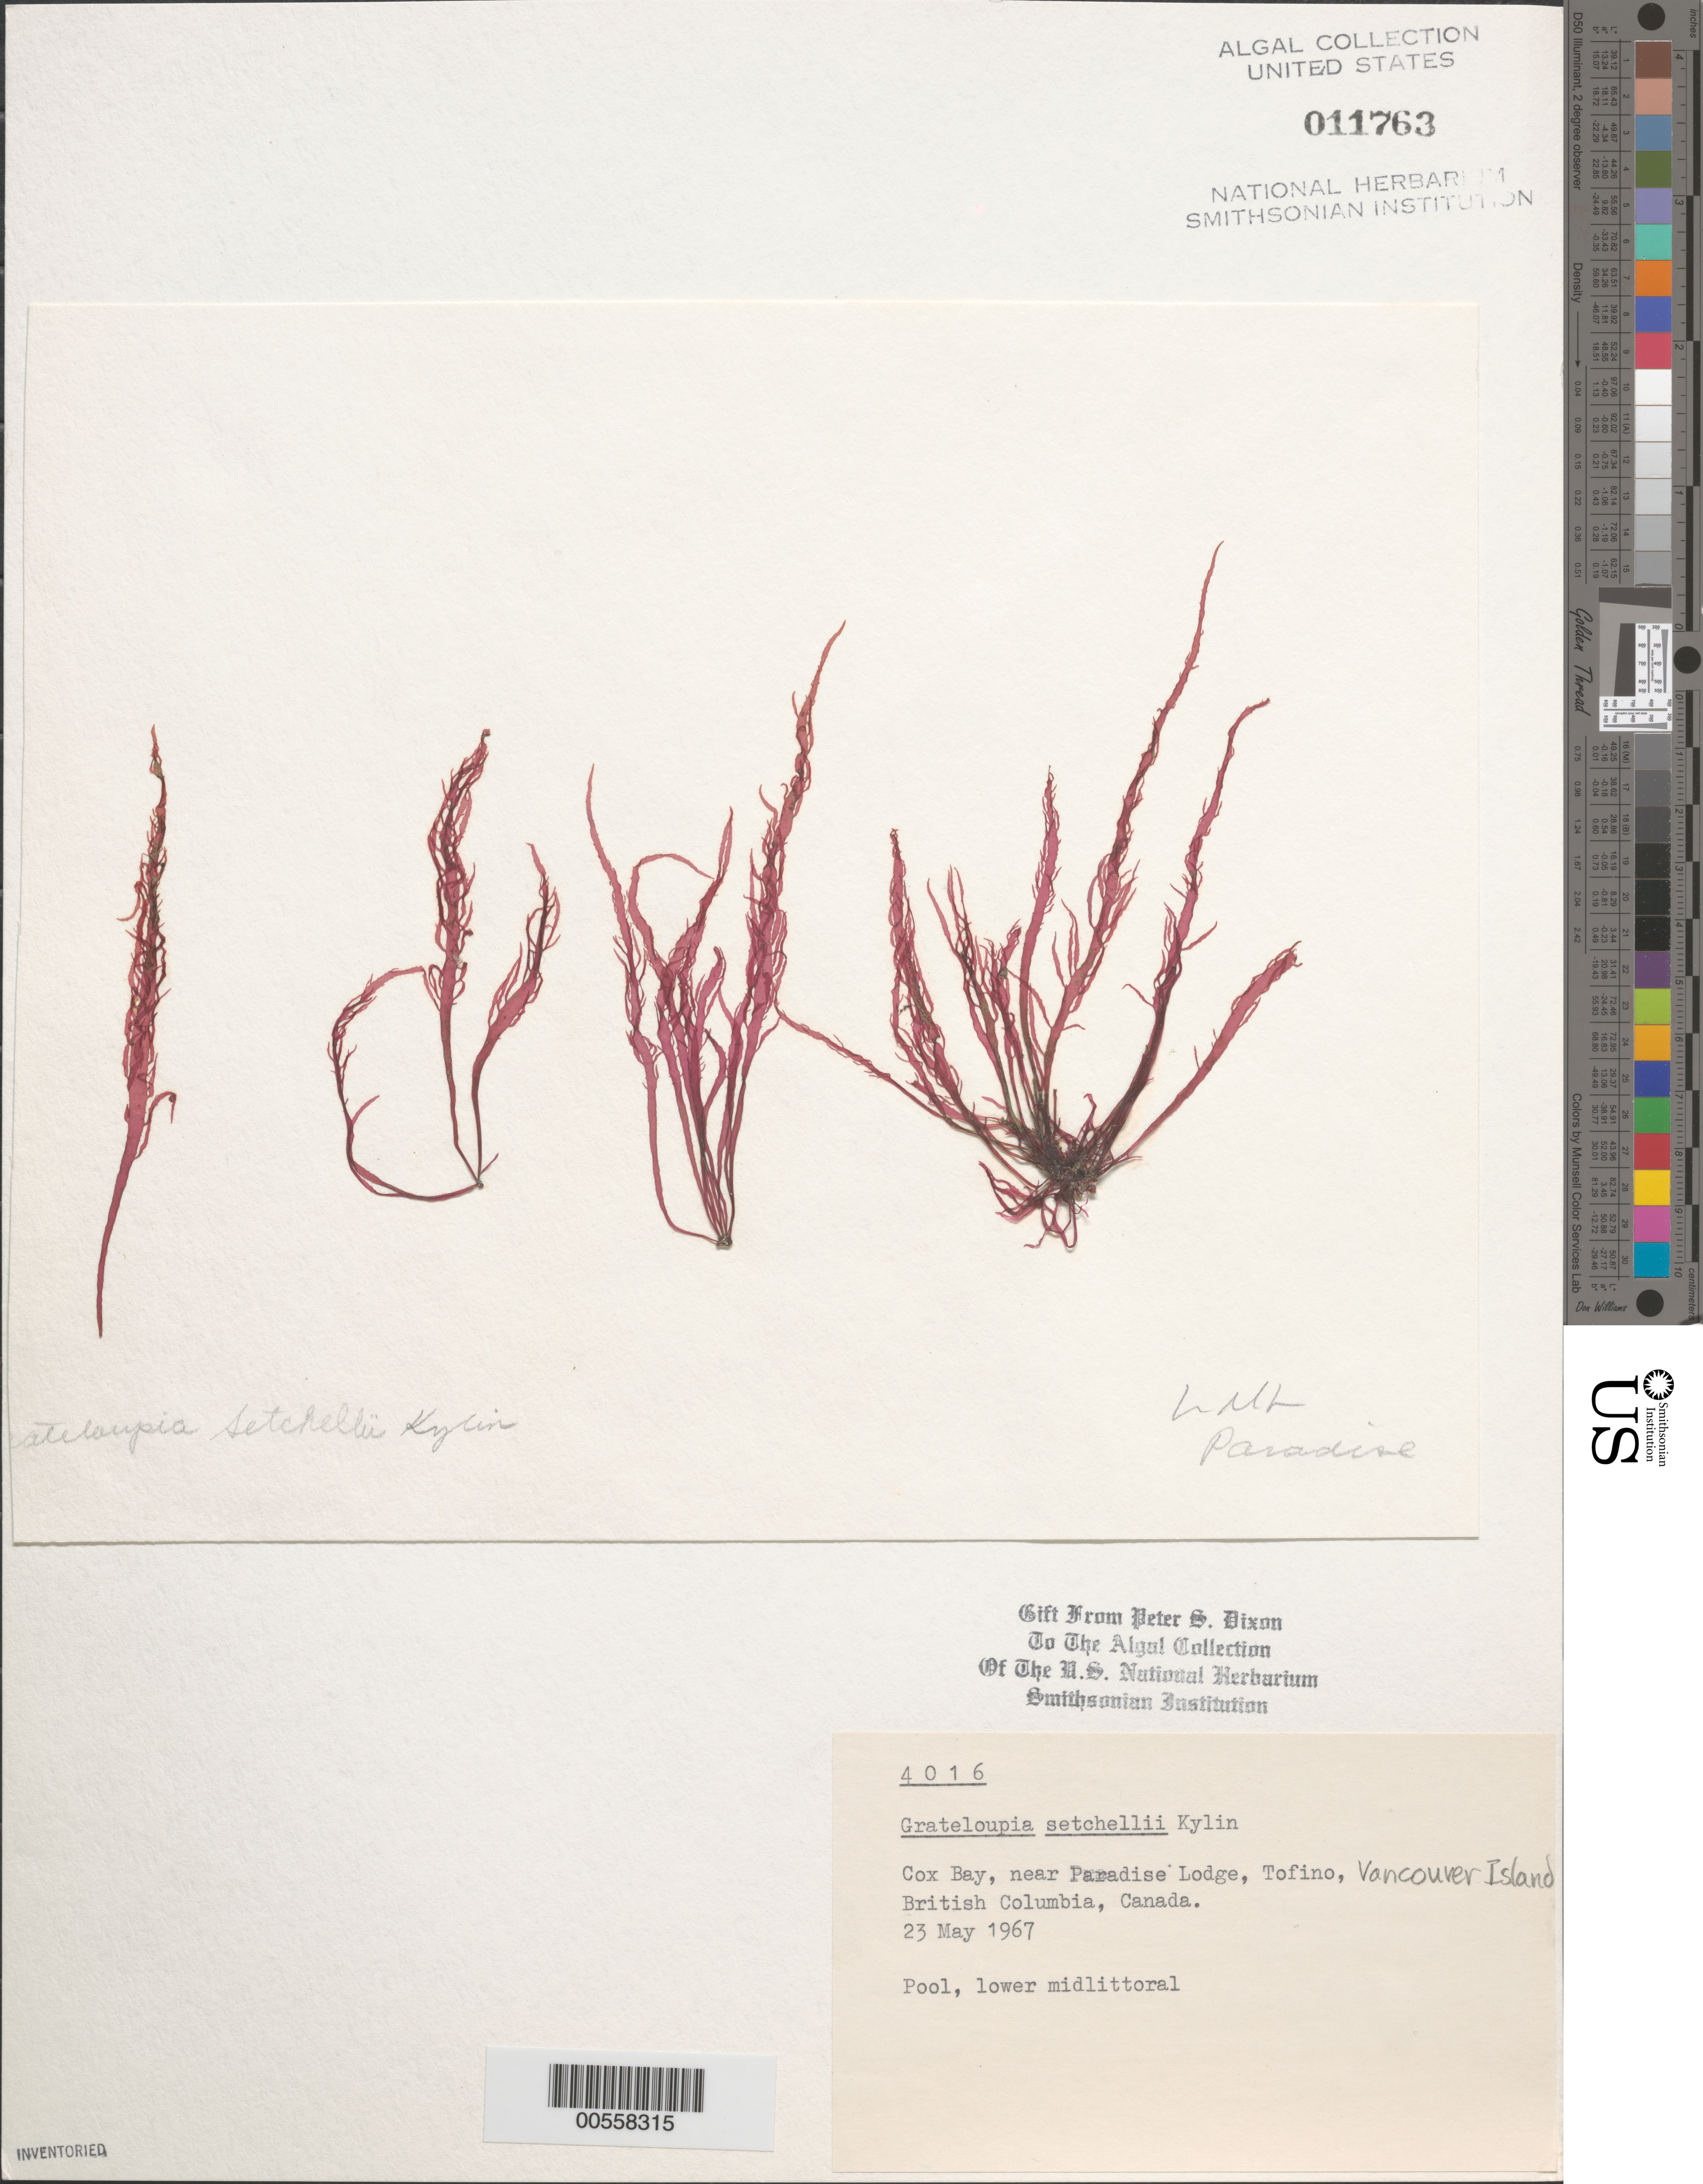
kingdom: Plantae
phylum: Rhodophyta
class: Florideophyceae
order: Halymeniales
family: Halymeniaceae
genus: Norrissia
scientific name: Norrissia setchellii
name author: (Kylin) M.S. Balakrishnan in Desikachary & Raja Rao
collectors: P. S. Dixon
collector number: PSD 4016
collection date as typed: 23 May 1967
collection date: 1967-05-23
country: Canada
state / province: British Columbia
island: Vancouver Island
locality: Cox Bay, near Paradise Lodge, Tofino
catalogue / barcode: US 11763